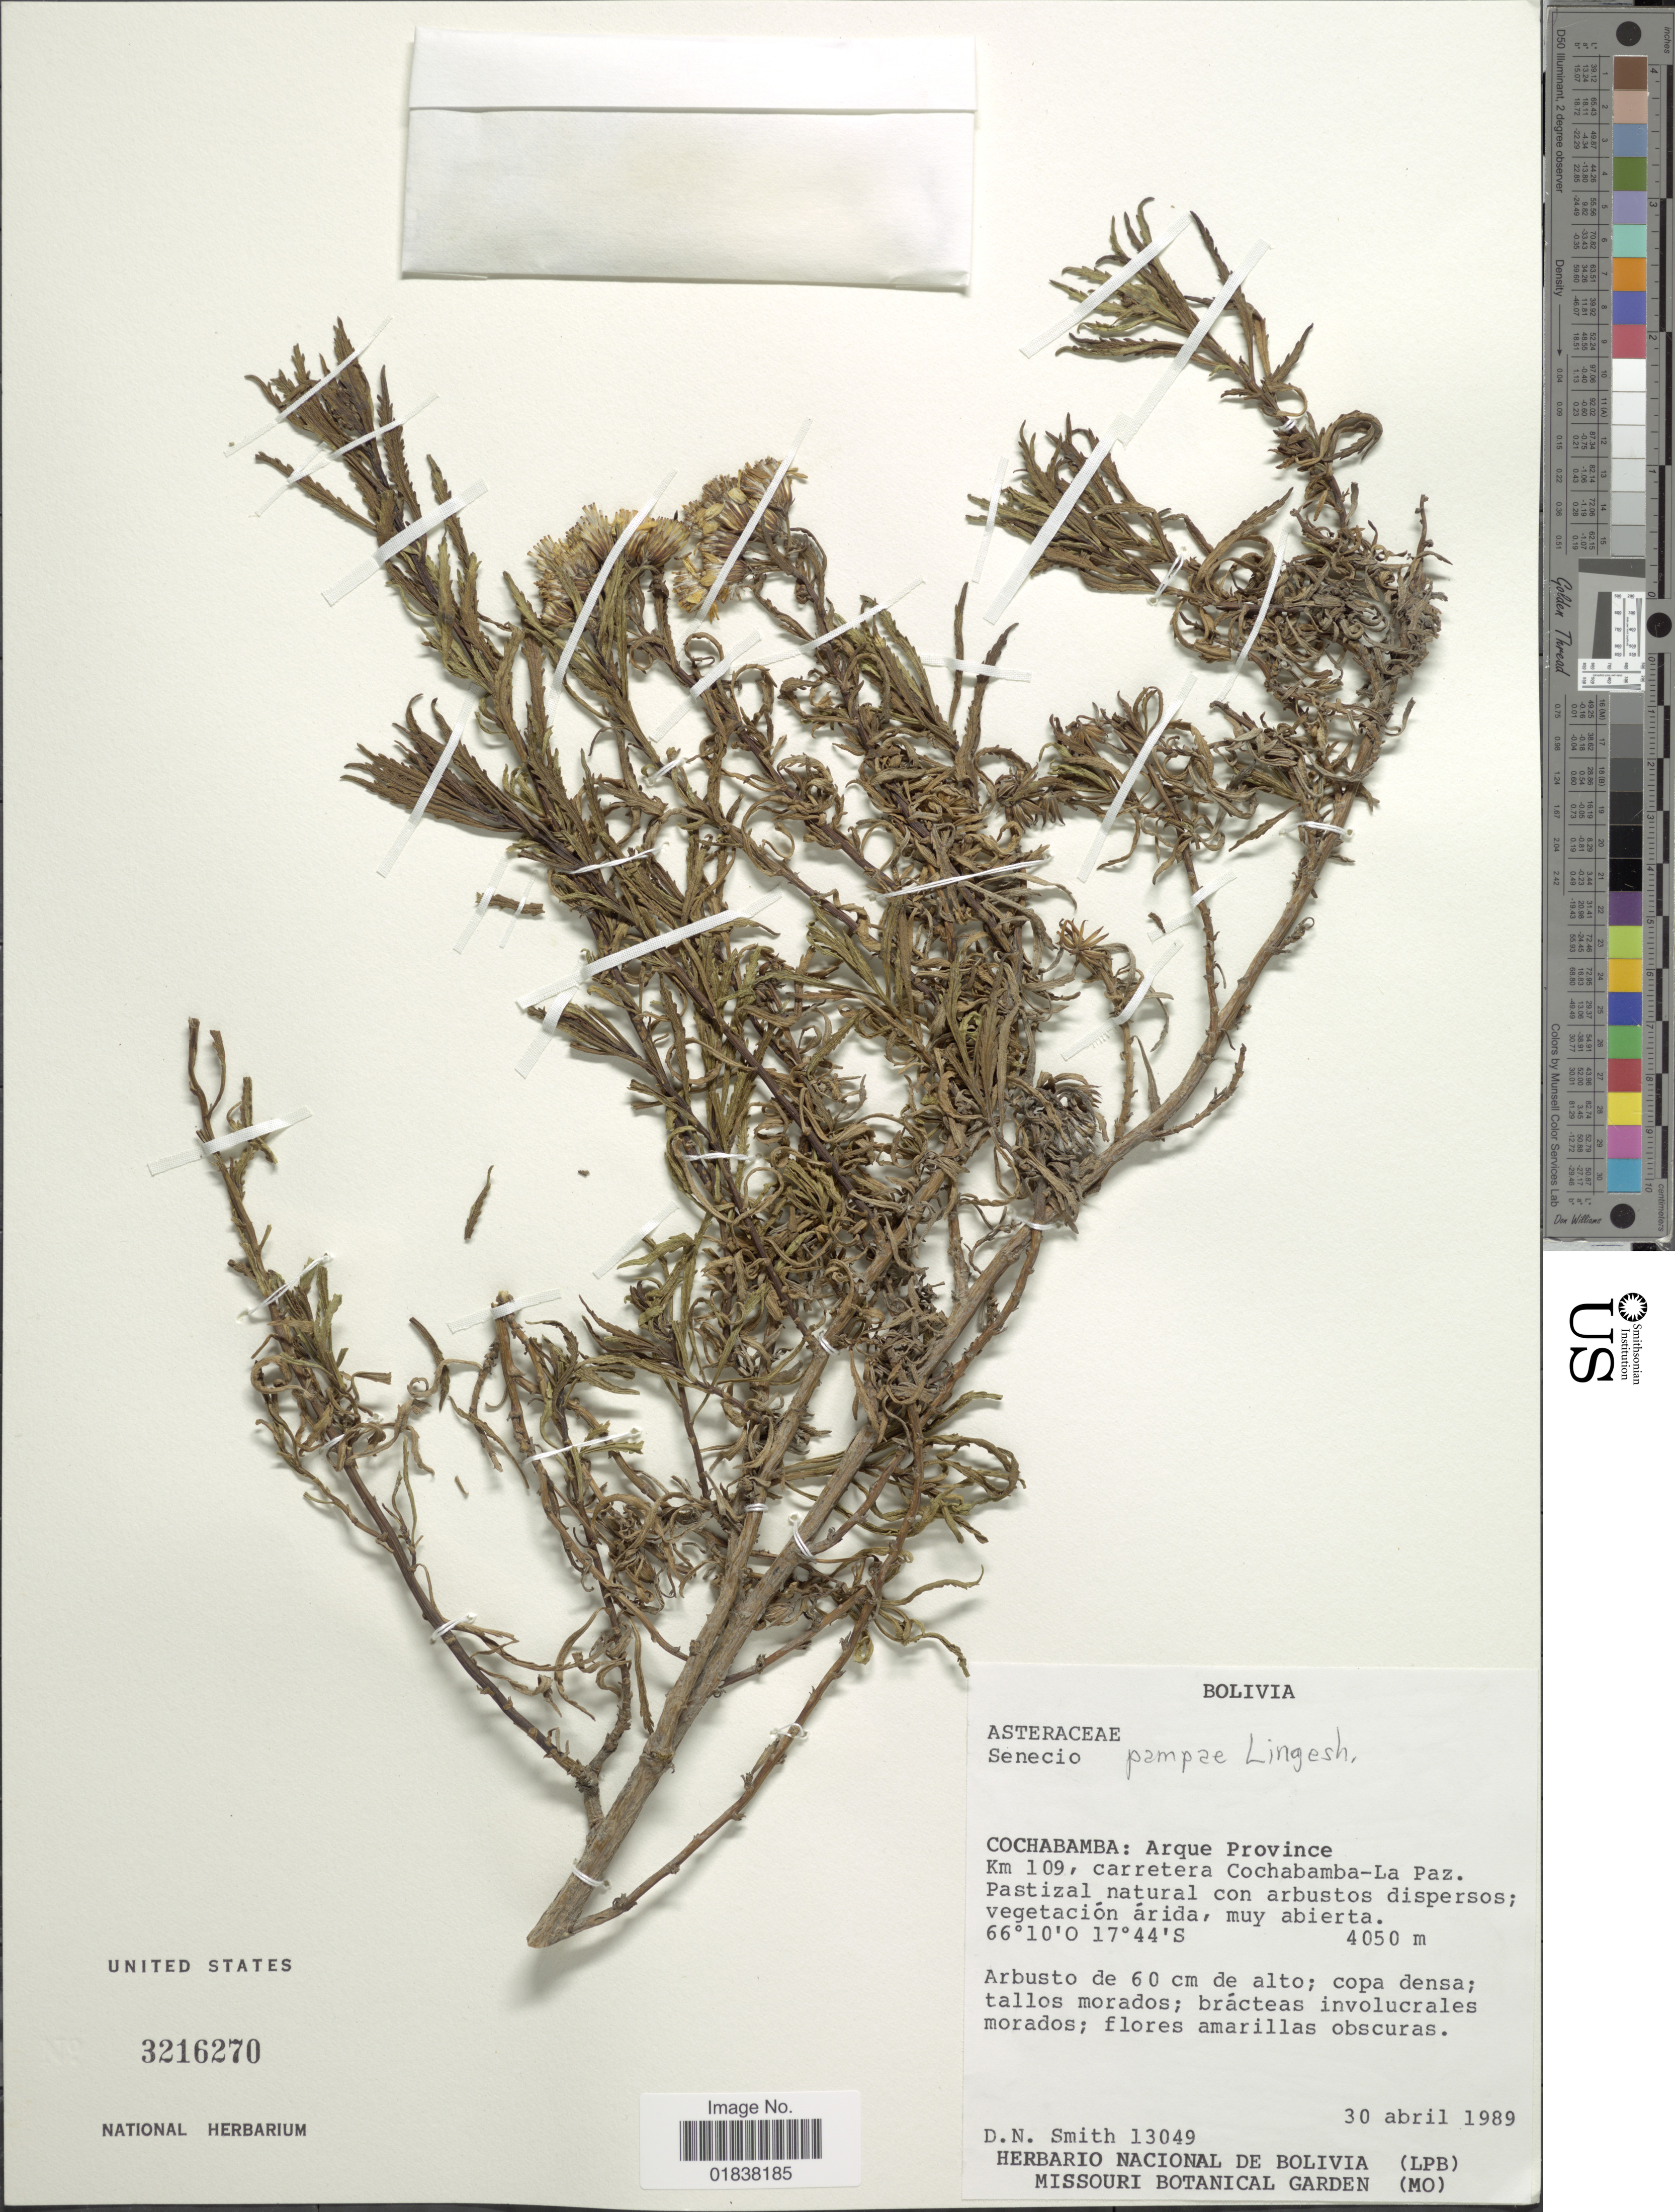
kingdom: Plantae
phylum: Tracheophyta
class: Magnoliopsida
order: Asterales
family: Asteraceae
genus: Senecio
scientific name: Senecio pampae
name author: Lingelsh.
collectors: D. Smith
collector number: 13049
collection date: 1989-04-30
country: Bolivia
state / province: Cochabamba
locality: Arque Province, Km 109, carretera Cochabamba-La Paz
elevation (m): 4050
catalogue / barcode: US 3216270